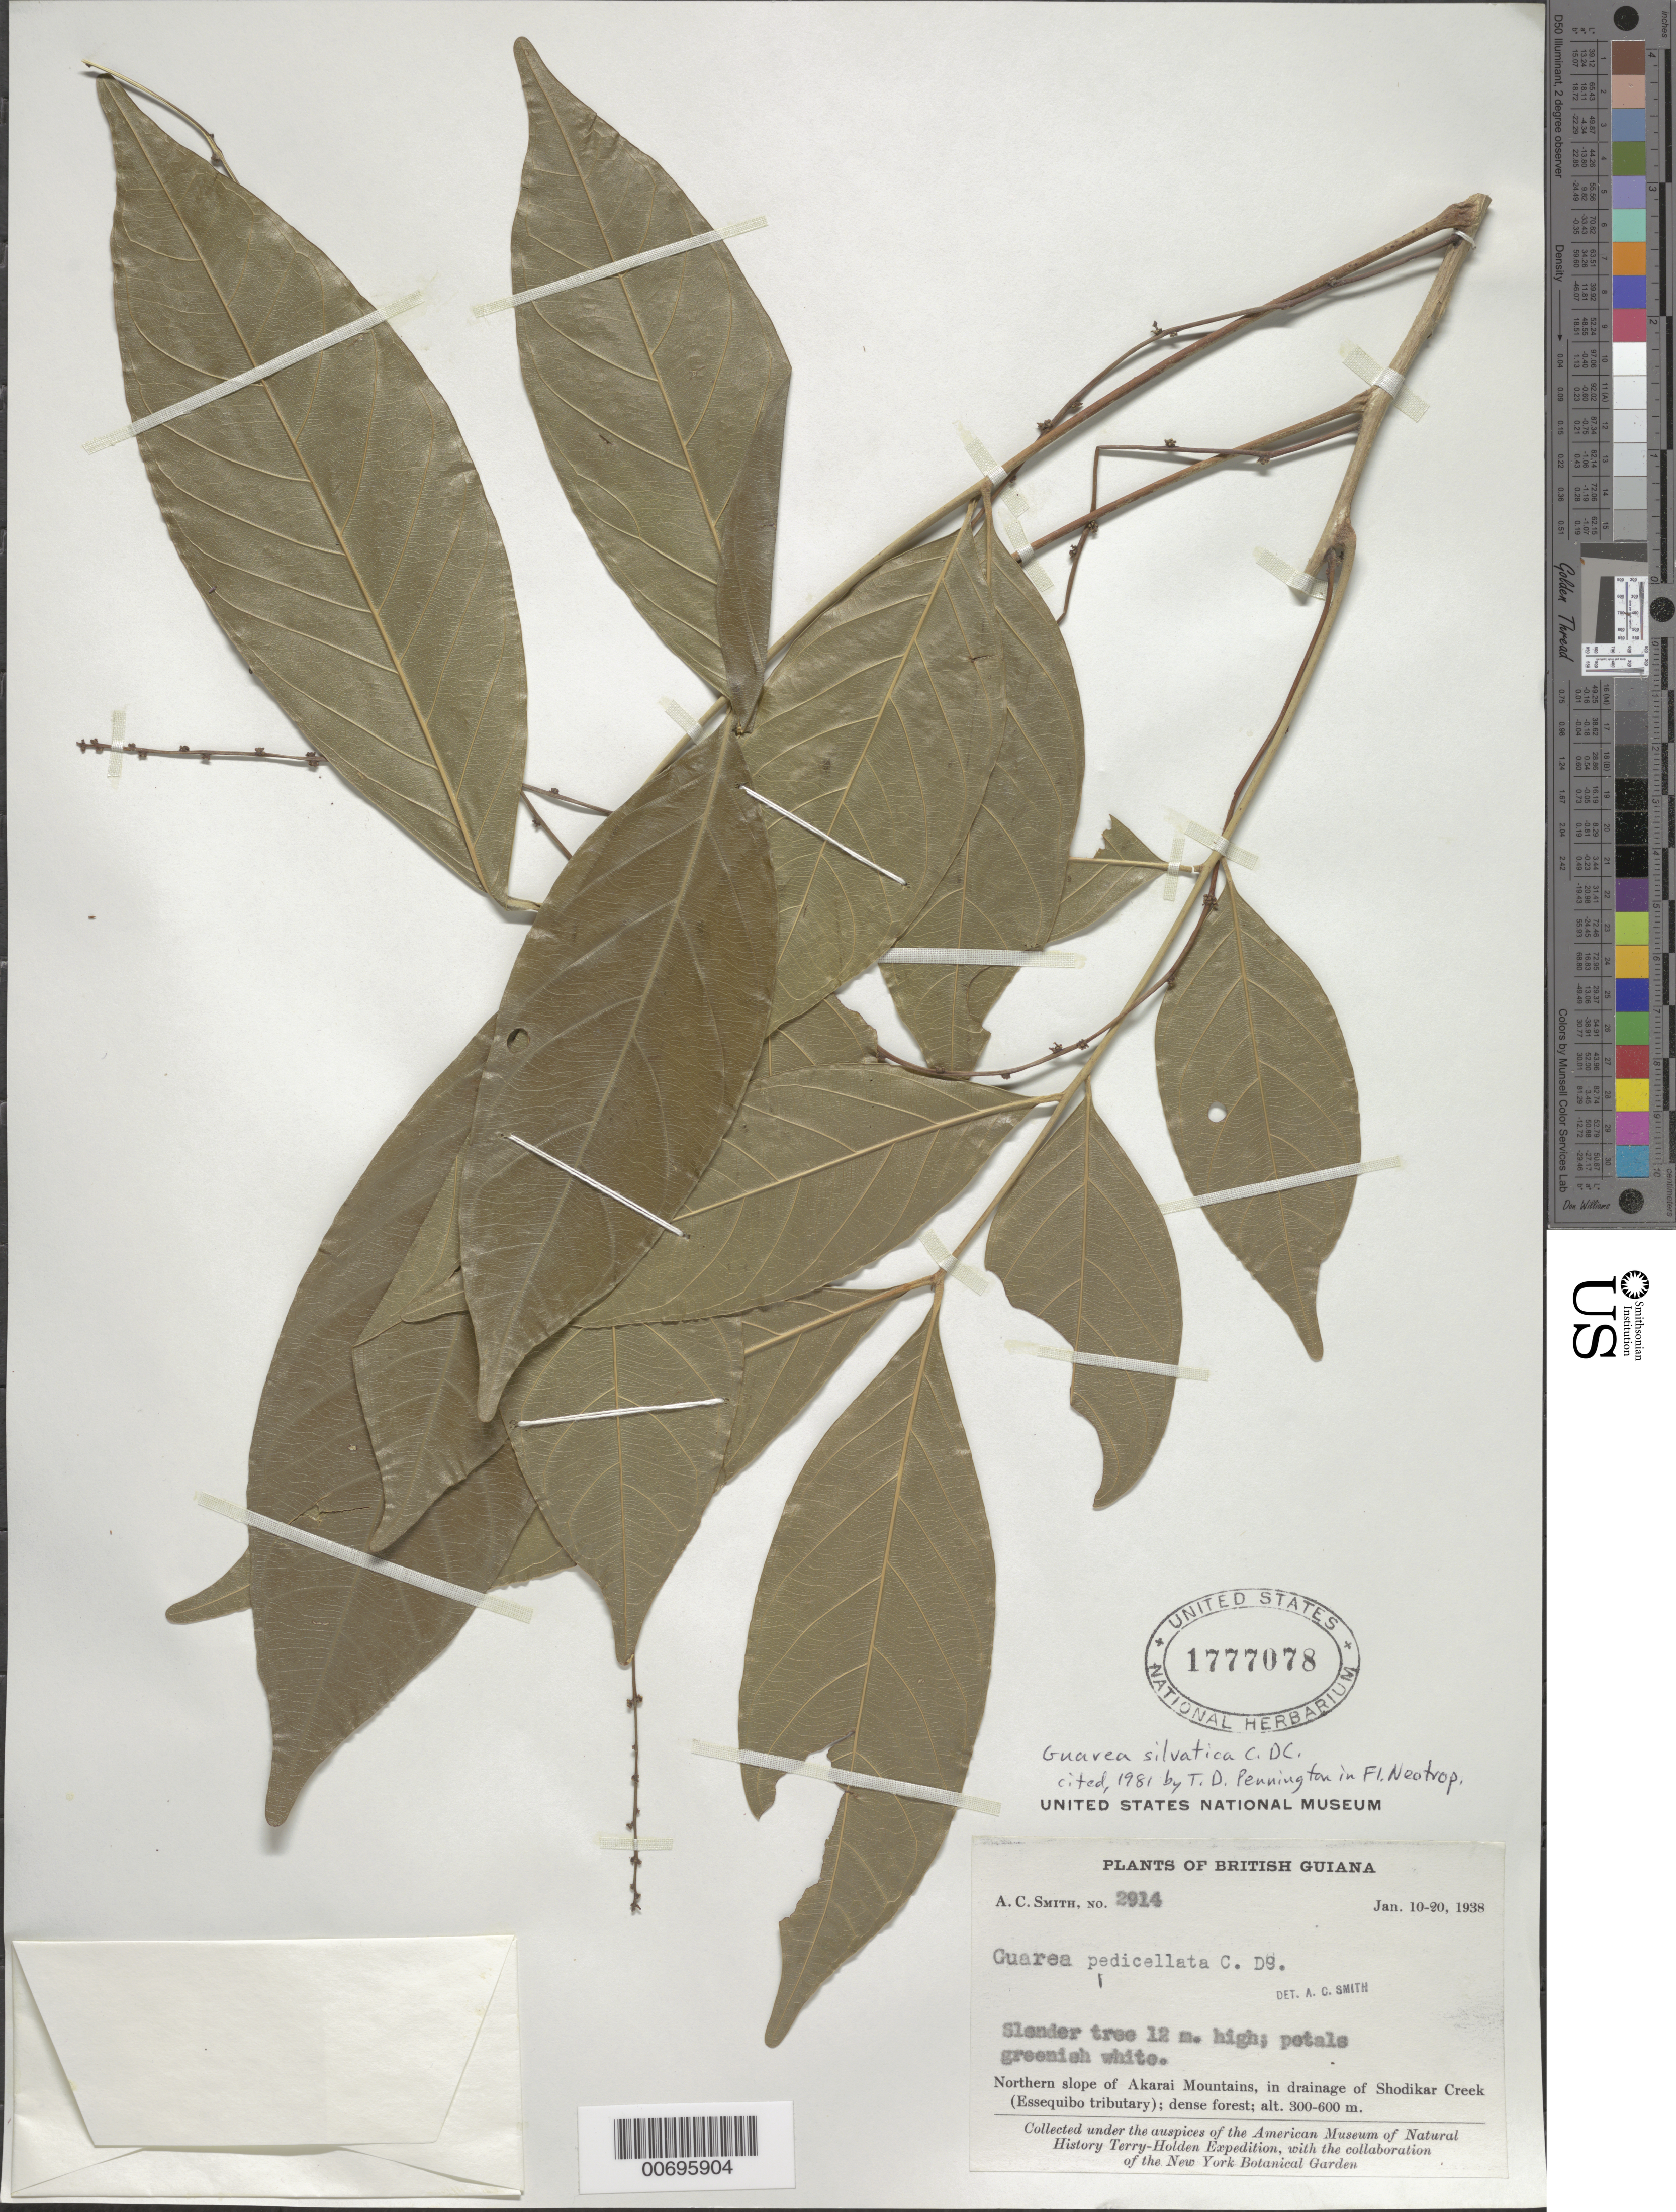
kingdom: Plantae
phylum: Tracheophyta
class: Magnoliopsida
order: Sapindales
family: Meliaceae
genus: Guarea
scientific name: Guarea silvatica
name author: C. DC.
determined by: Pennington, T. D., (K)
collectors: A. C. Smith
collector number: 2914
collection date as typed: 10-Jan-38 to 20-Jan-38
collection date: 1938-01-10/1938-01-20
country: Guyana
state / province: U. Takutu-U. Essequibo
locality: Akarai Mts., N slope; in drainage of Shodikar Creek (Essequibo tributary)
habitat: Dense forest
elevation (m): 300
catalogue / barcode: US 1777078